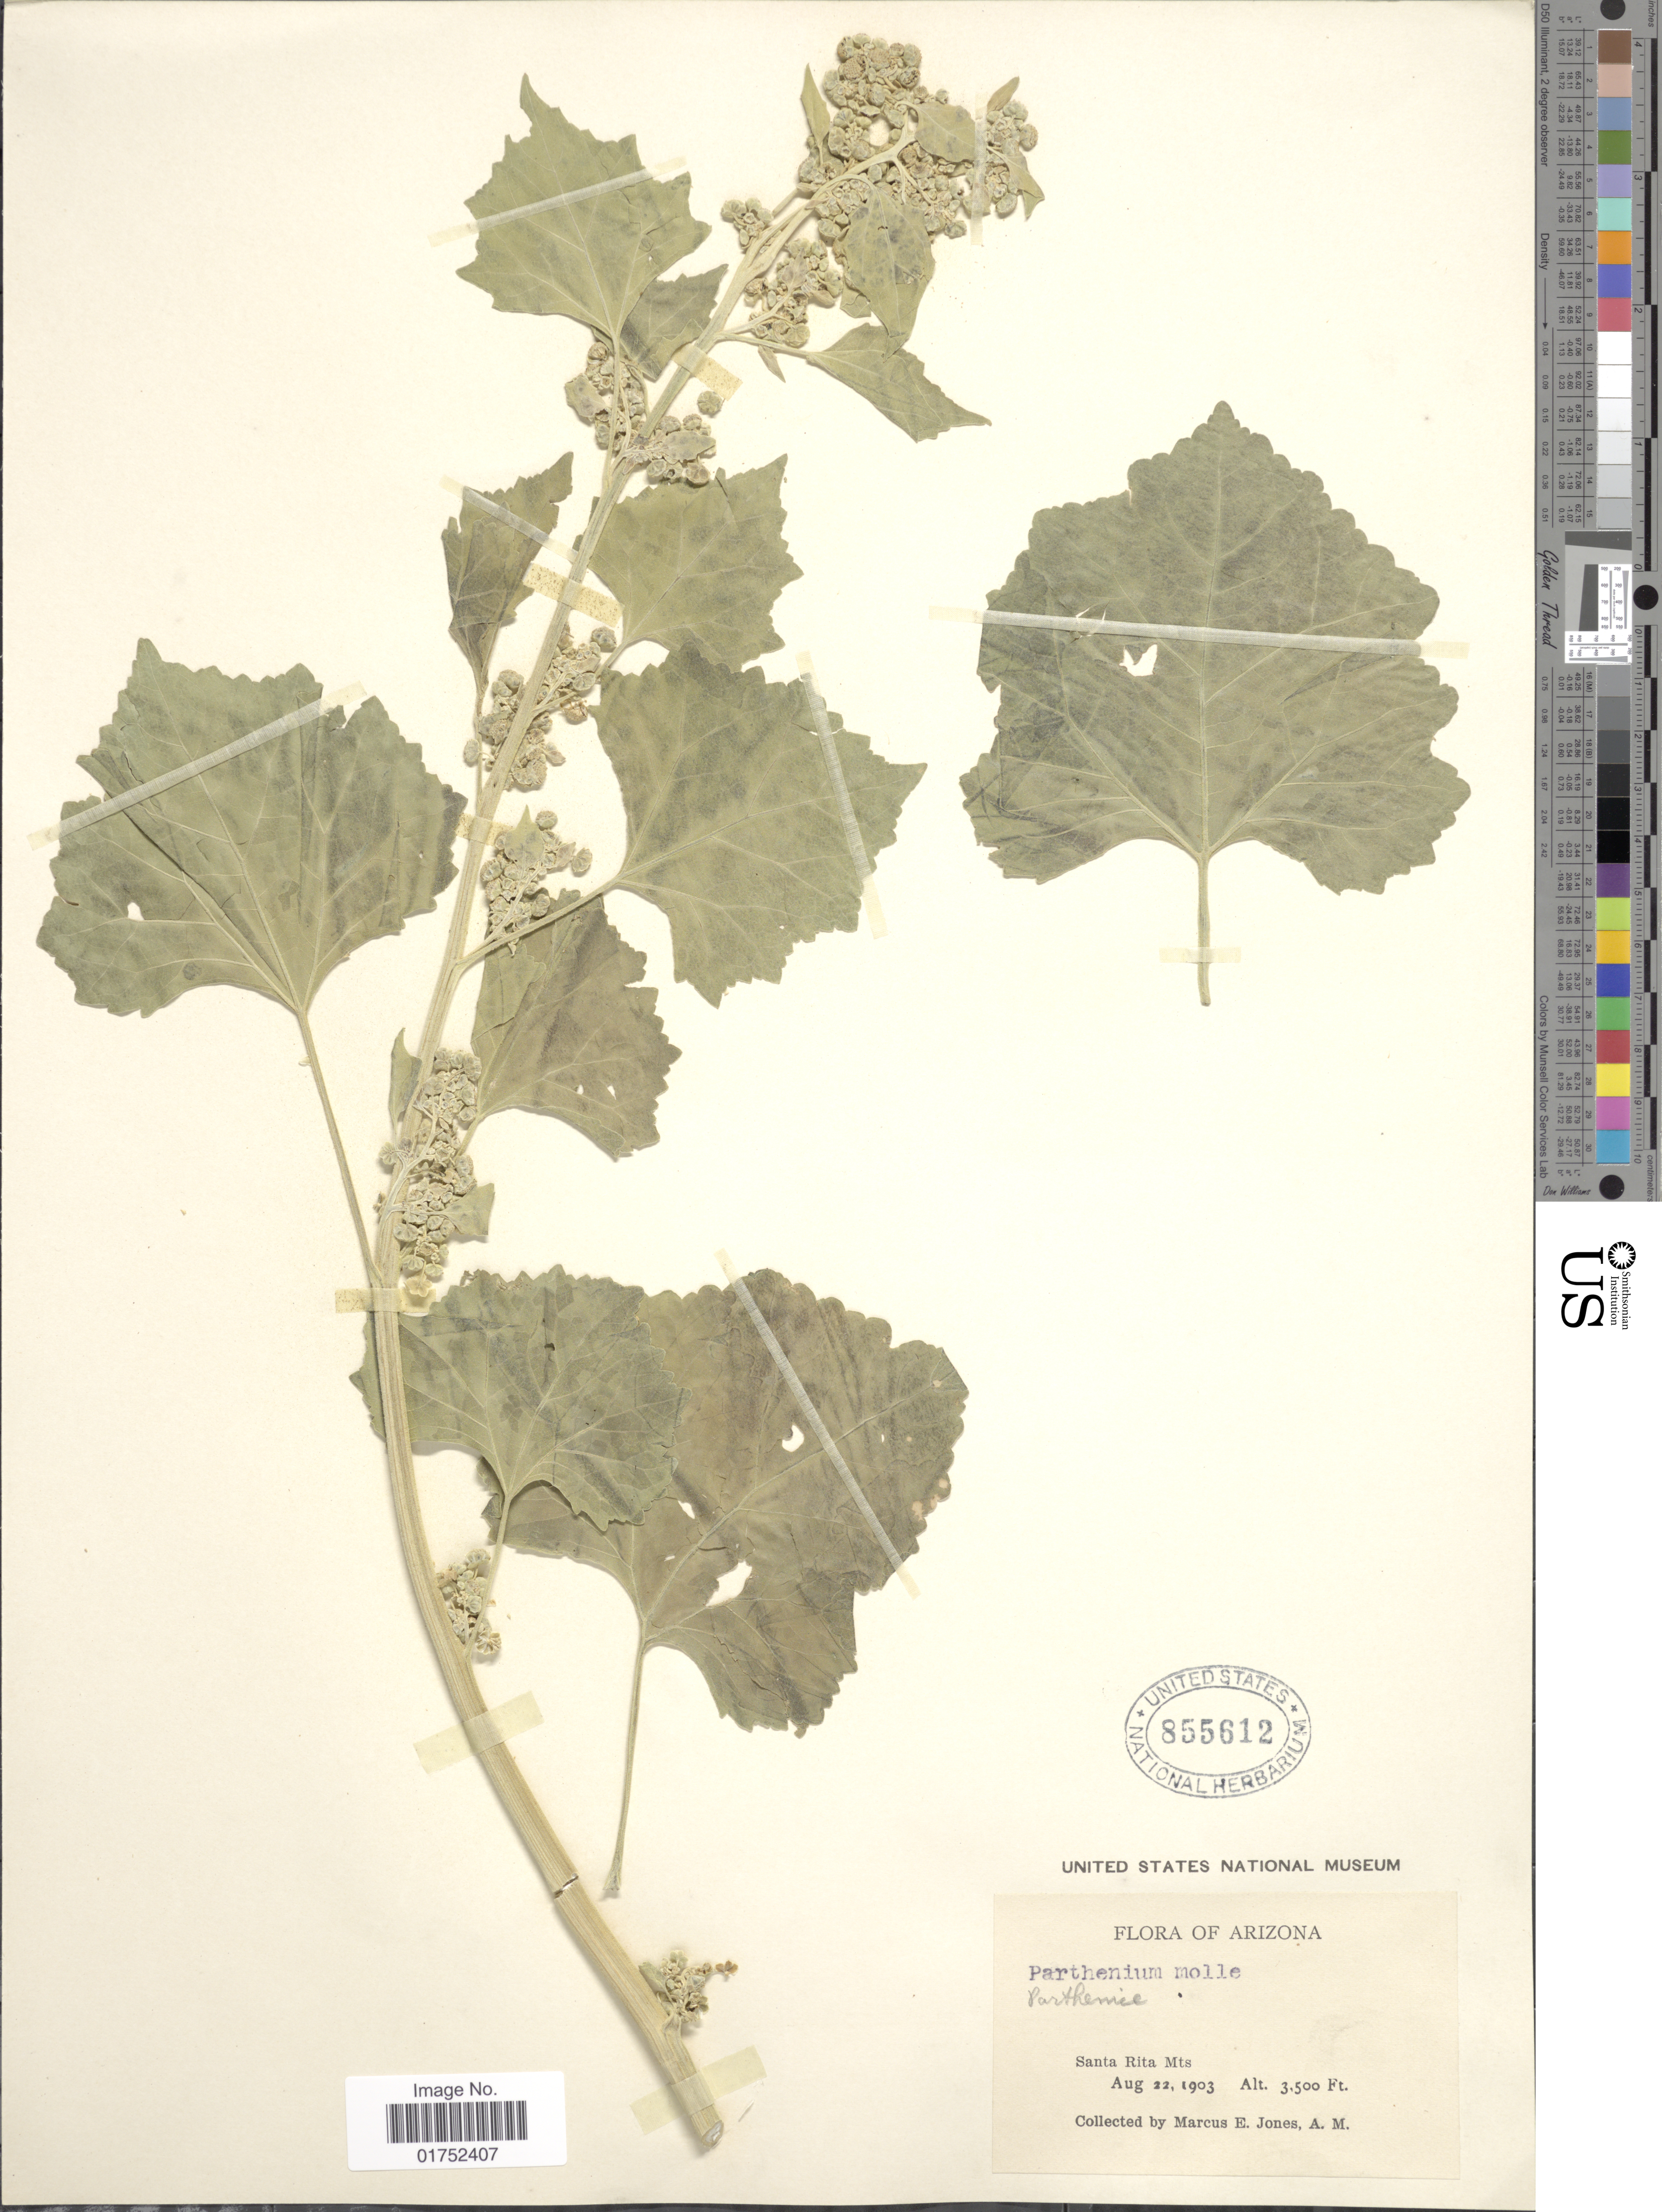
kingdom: Plantae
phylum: Tracheophyta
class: Magnoliopsida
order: Asterales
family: Asteraceae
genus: Parthenice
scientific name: Parthenice mollis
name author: A. Gray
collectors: M. E. Jones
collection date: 1903-08-22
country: United States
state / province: Arizona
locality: Santa Rita Mts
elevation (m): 1067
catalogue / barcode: US 855612